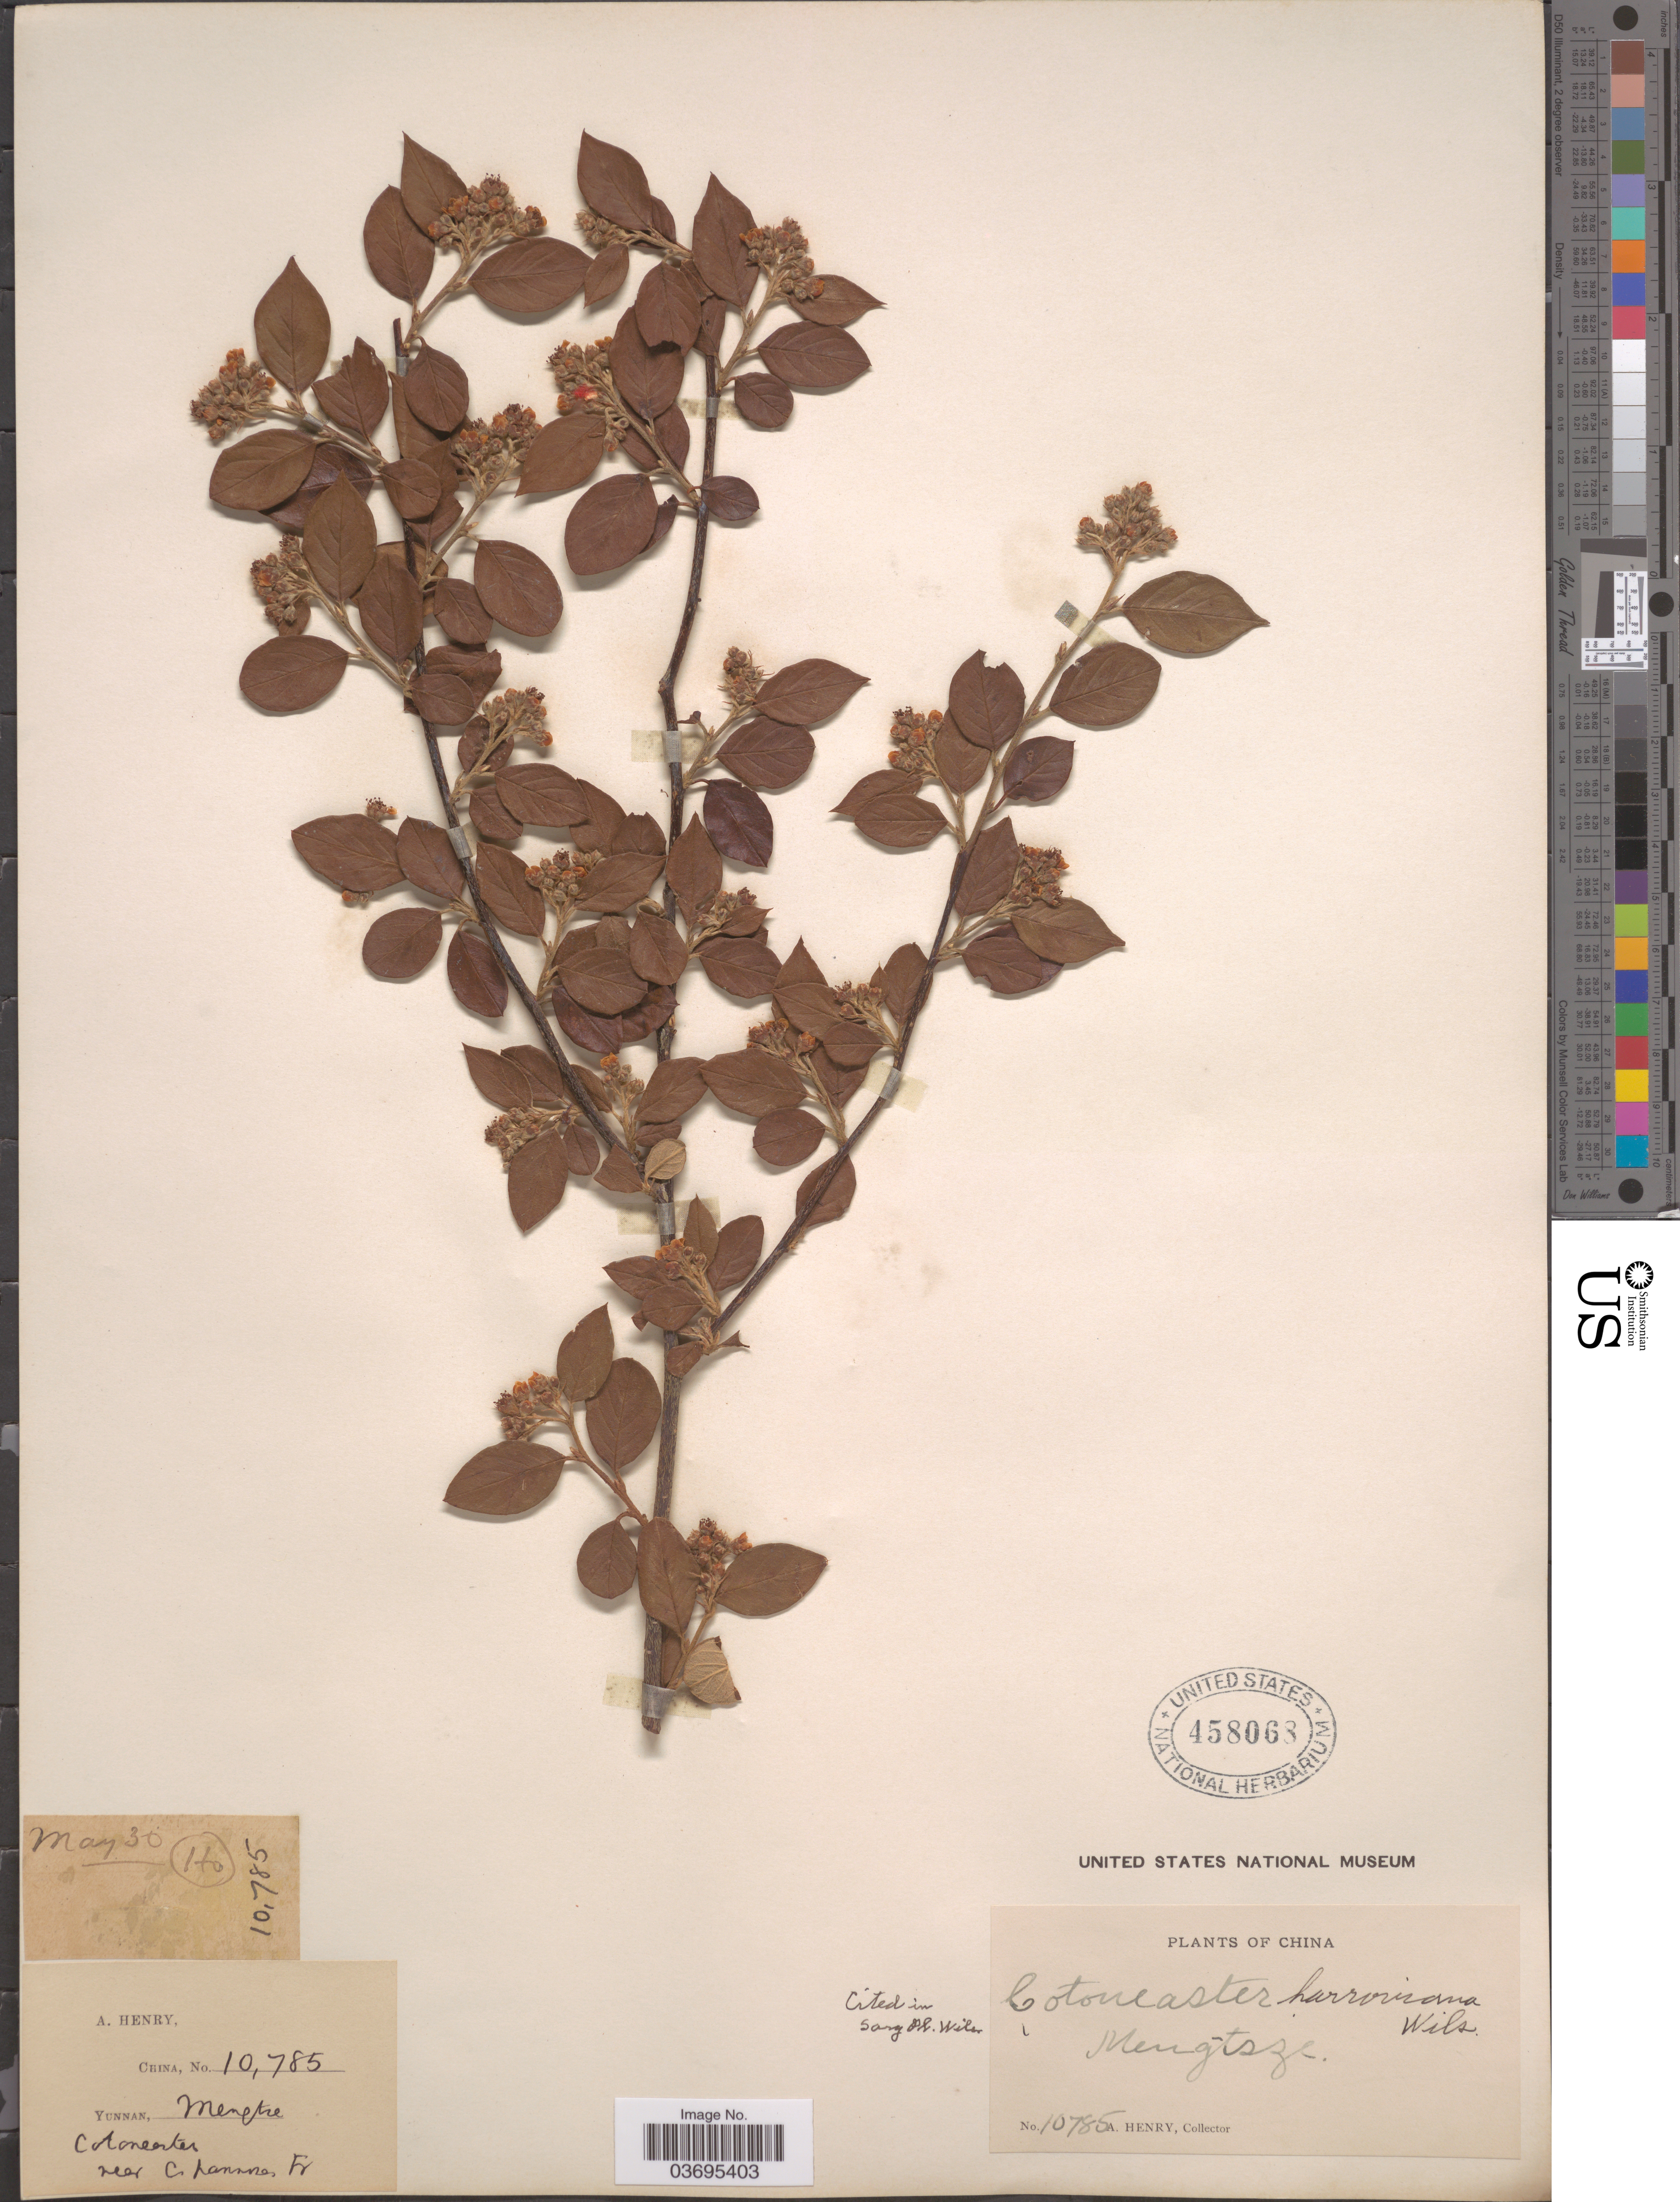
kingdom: Plantae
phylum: Tracheophyta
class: Magnoliopsida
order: Rosales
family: Rosaceae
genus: Cotoneaster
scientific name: Cotoneaster harrovianus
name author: E.H. Wilson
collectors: A. Henry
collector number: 10785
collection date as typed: May 30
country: China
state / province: Yunnan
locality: Mengtsze. Ho.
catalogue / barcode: US 458068